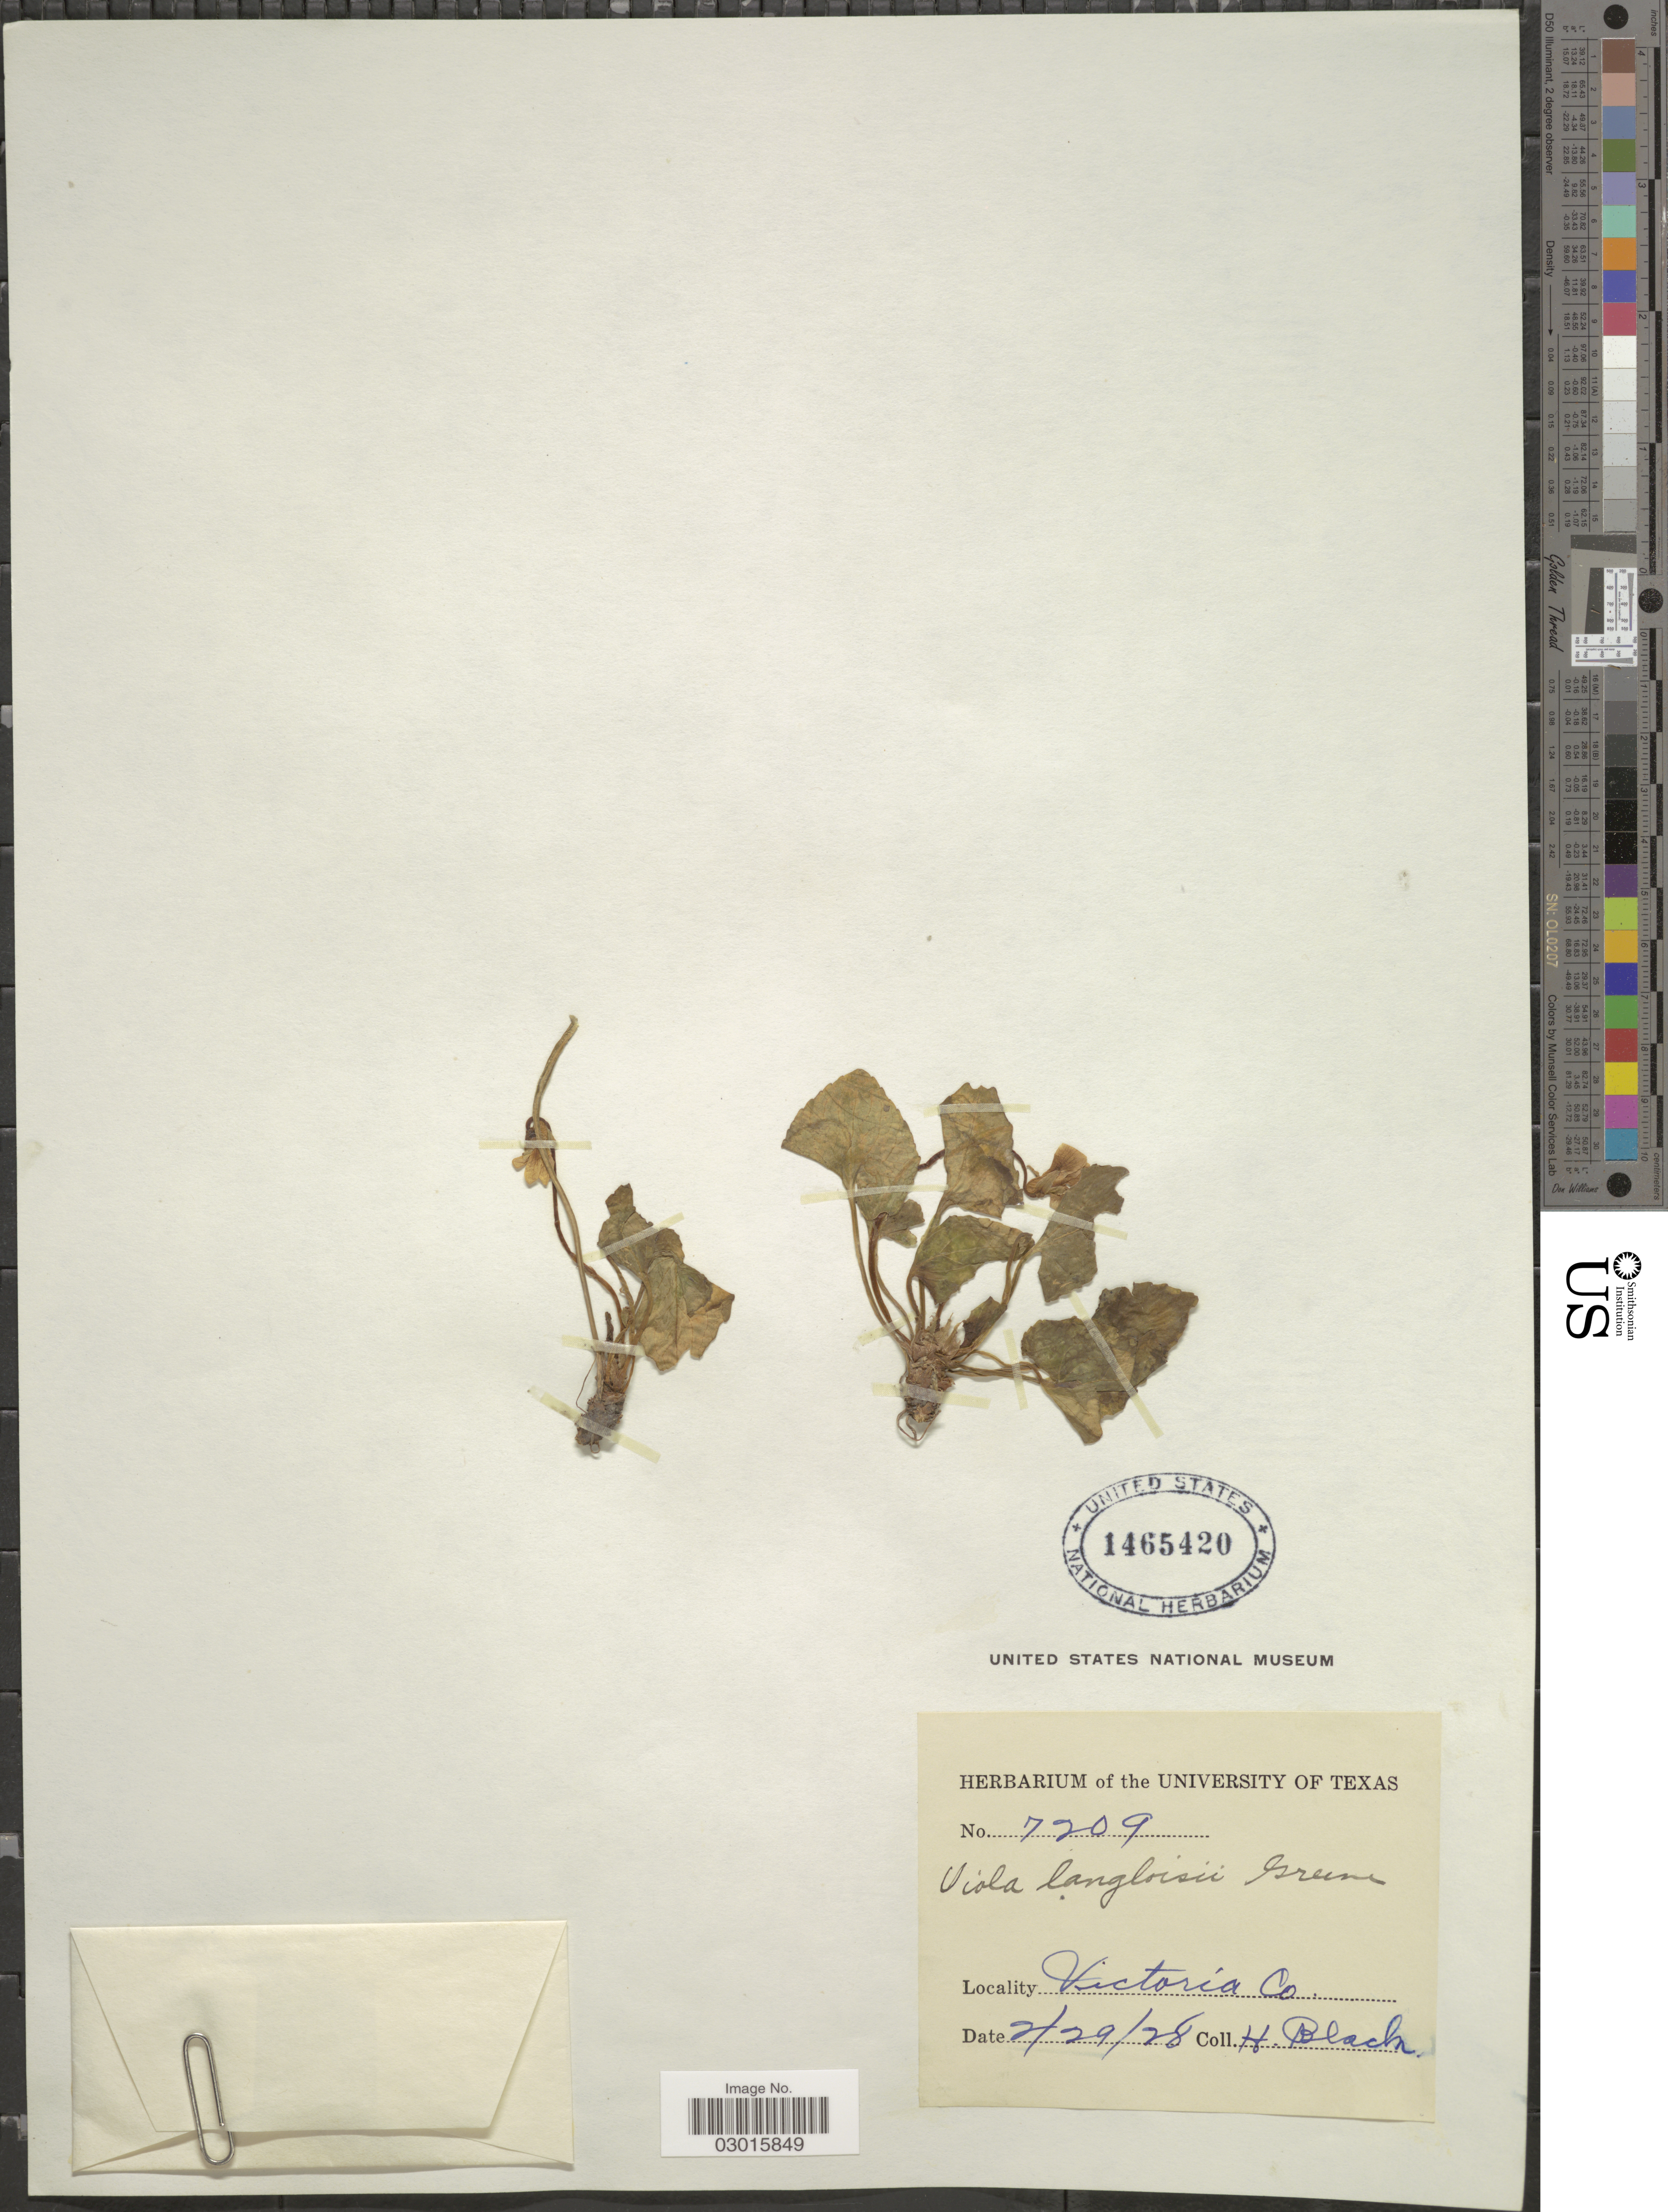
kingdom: Plantae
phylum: Tracheophyta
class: Magnoliopsida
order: Malpighiales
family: Violaceae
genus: Viola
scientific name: Viola langloisii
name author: Greene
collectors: H. Black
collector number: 7209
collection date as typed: Transcribed d/m/y: 29/2/28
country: United States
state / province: Texas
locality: Victoria Co.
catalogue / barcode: US 1465420